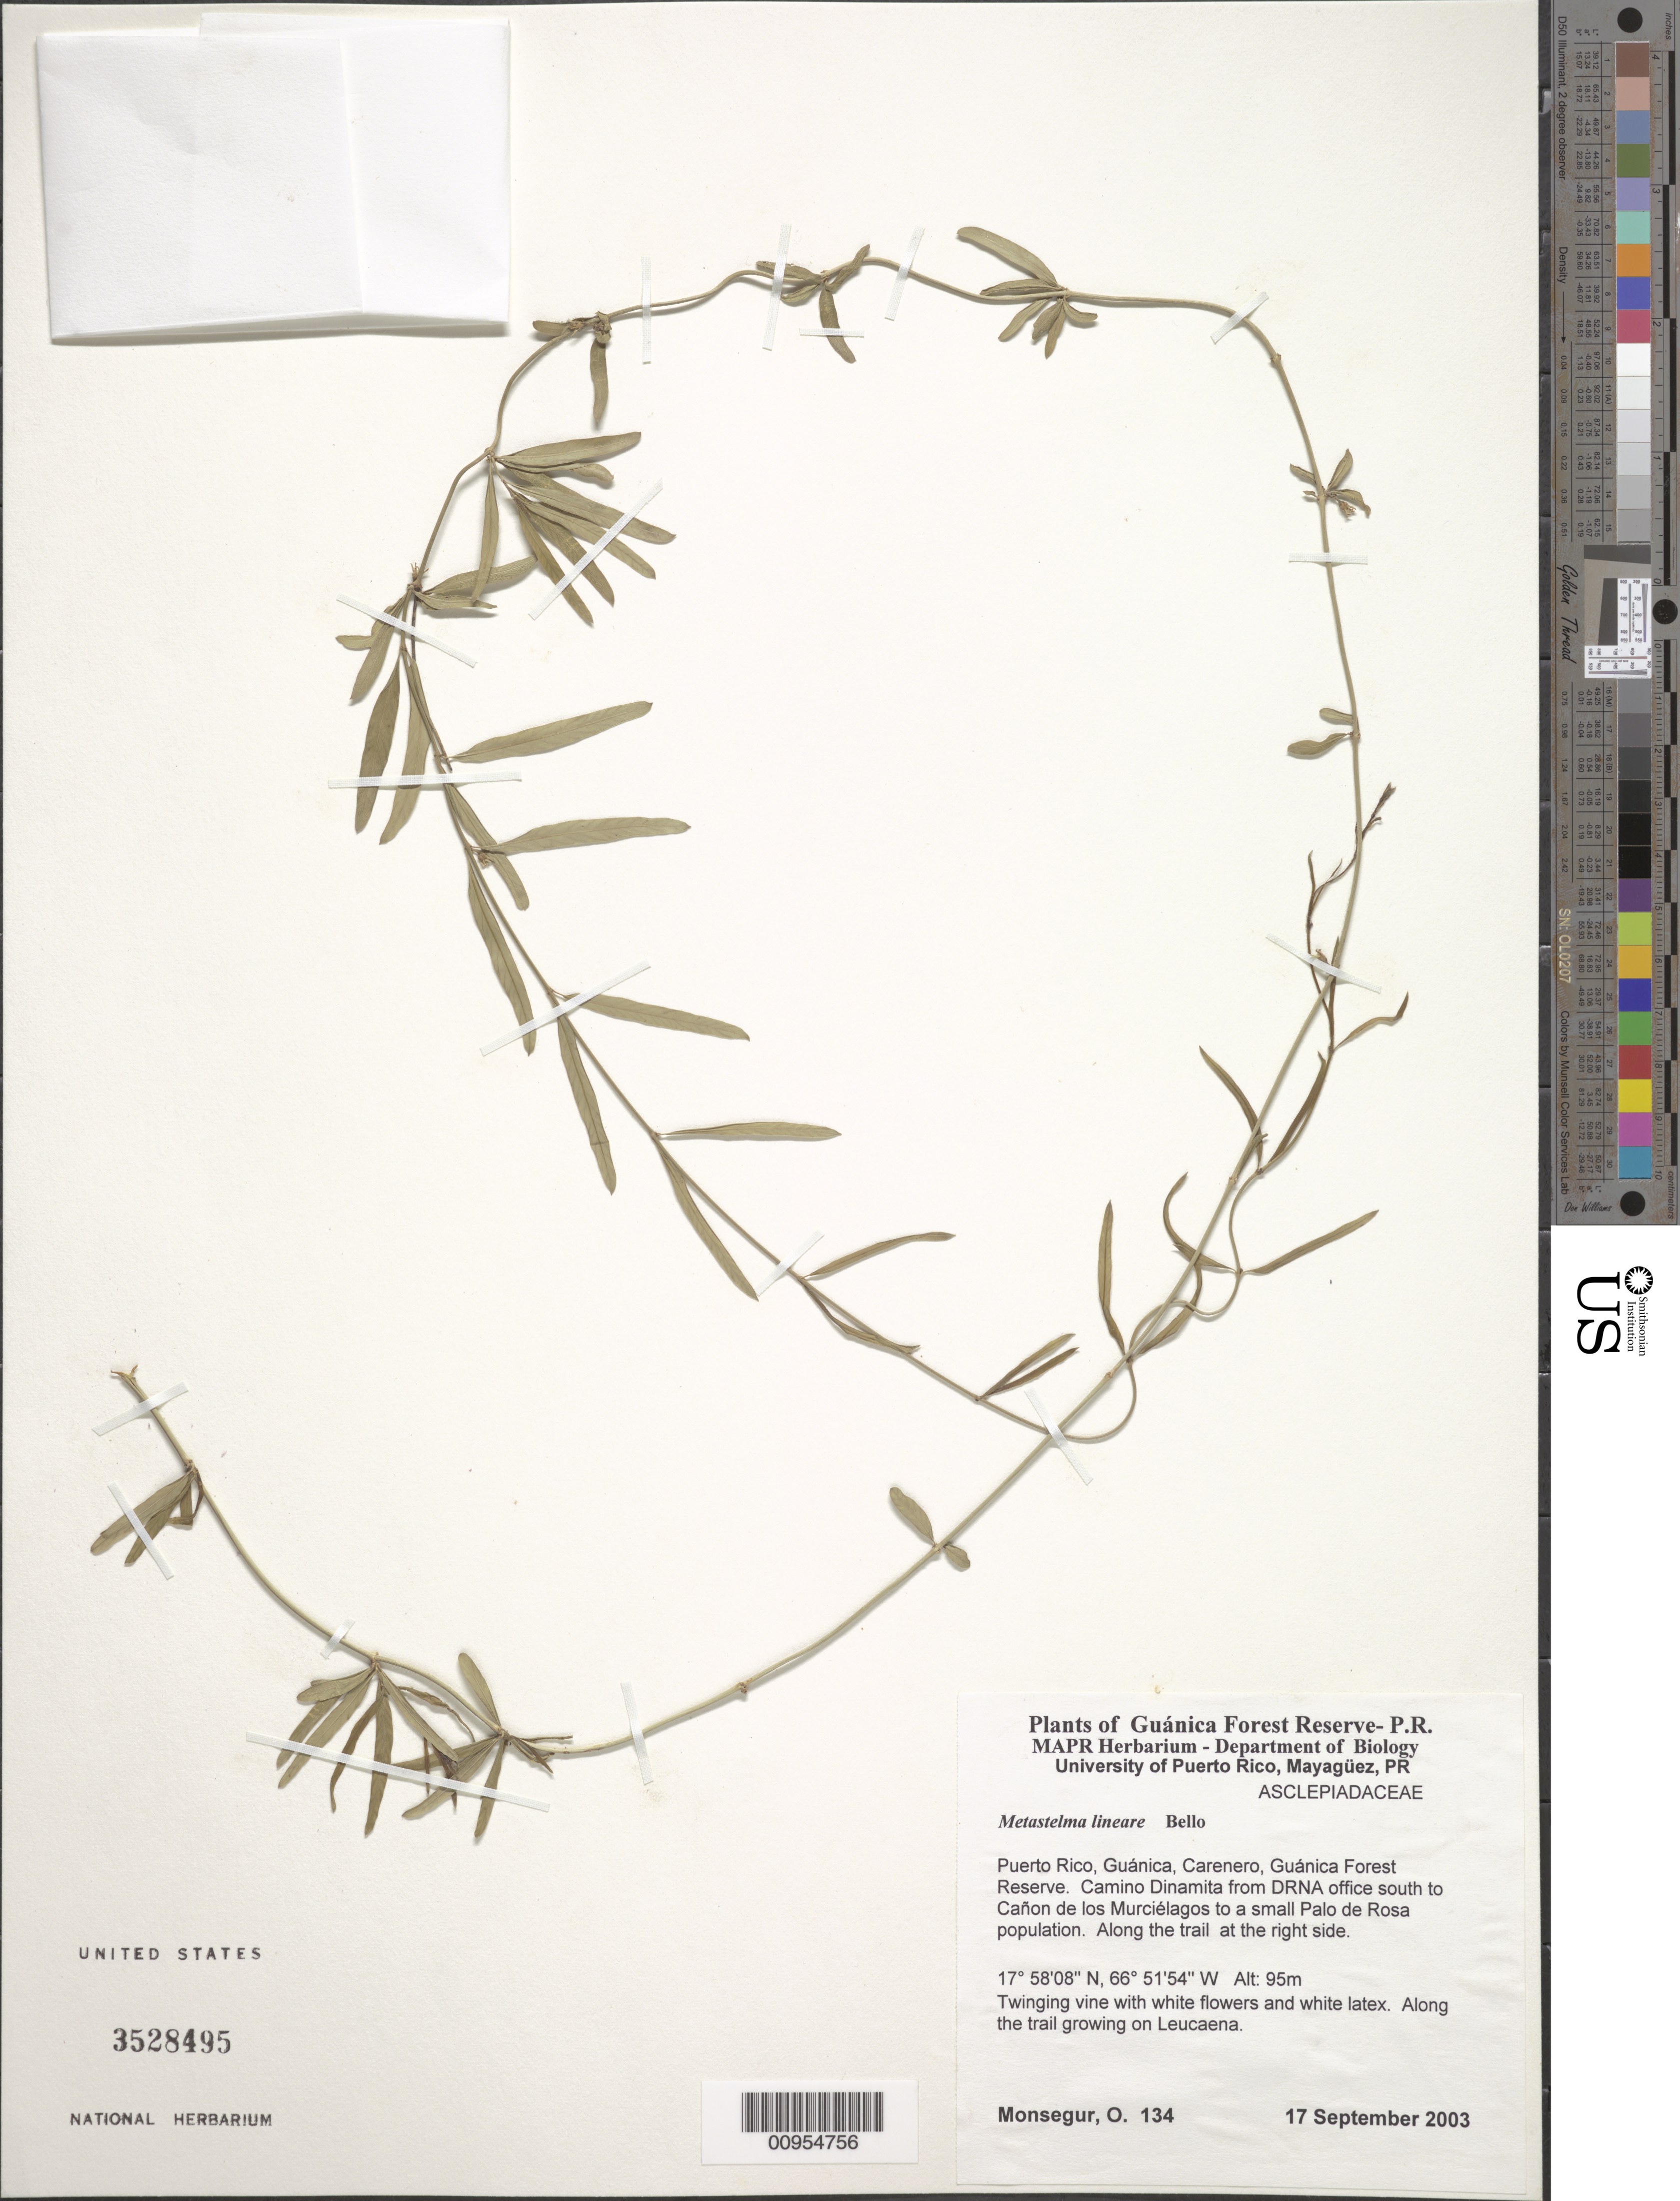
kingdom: Plantae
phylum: Tracheophyta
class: Magnoliopsida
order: Gentianales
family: Apocynaceae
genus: Metastelma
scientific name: Metastelma lineare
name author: Bello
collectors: O. Monsegur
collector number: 134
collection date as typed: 17 Sep 2003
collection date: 2003-09-17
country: Puerto Rico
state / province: Guánica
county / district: Carenero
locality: Guánica Forest Reserve. Camino Dinamita from DRNA office south to Cañon de los Murciélagos to a small Palo de Rosa population. Along the trail at the right side.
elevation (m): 95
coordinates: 17.58075, 66.5154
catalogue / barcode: US 3528495